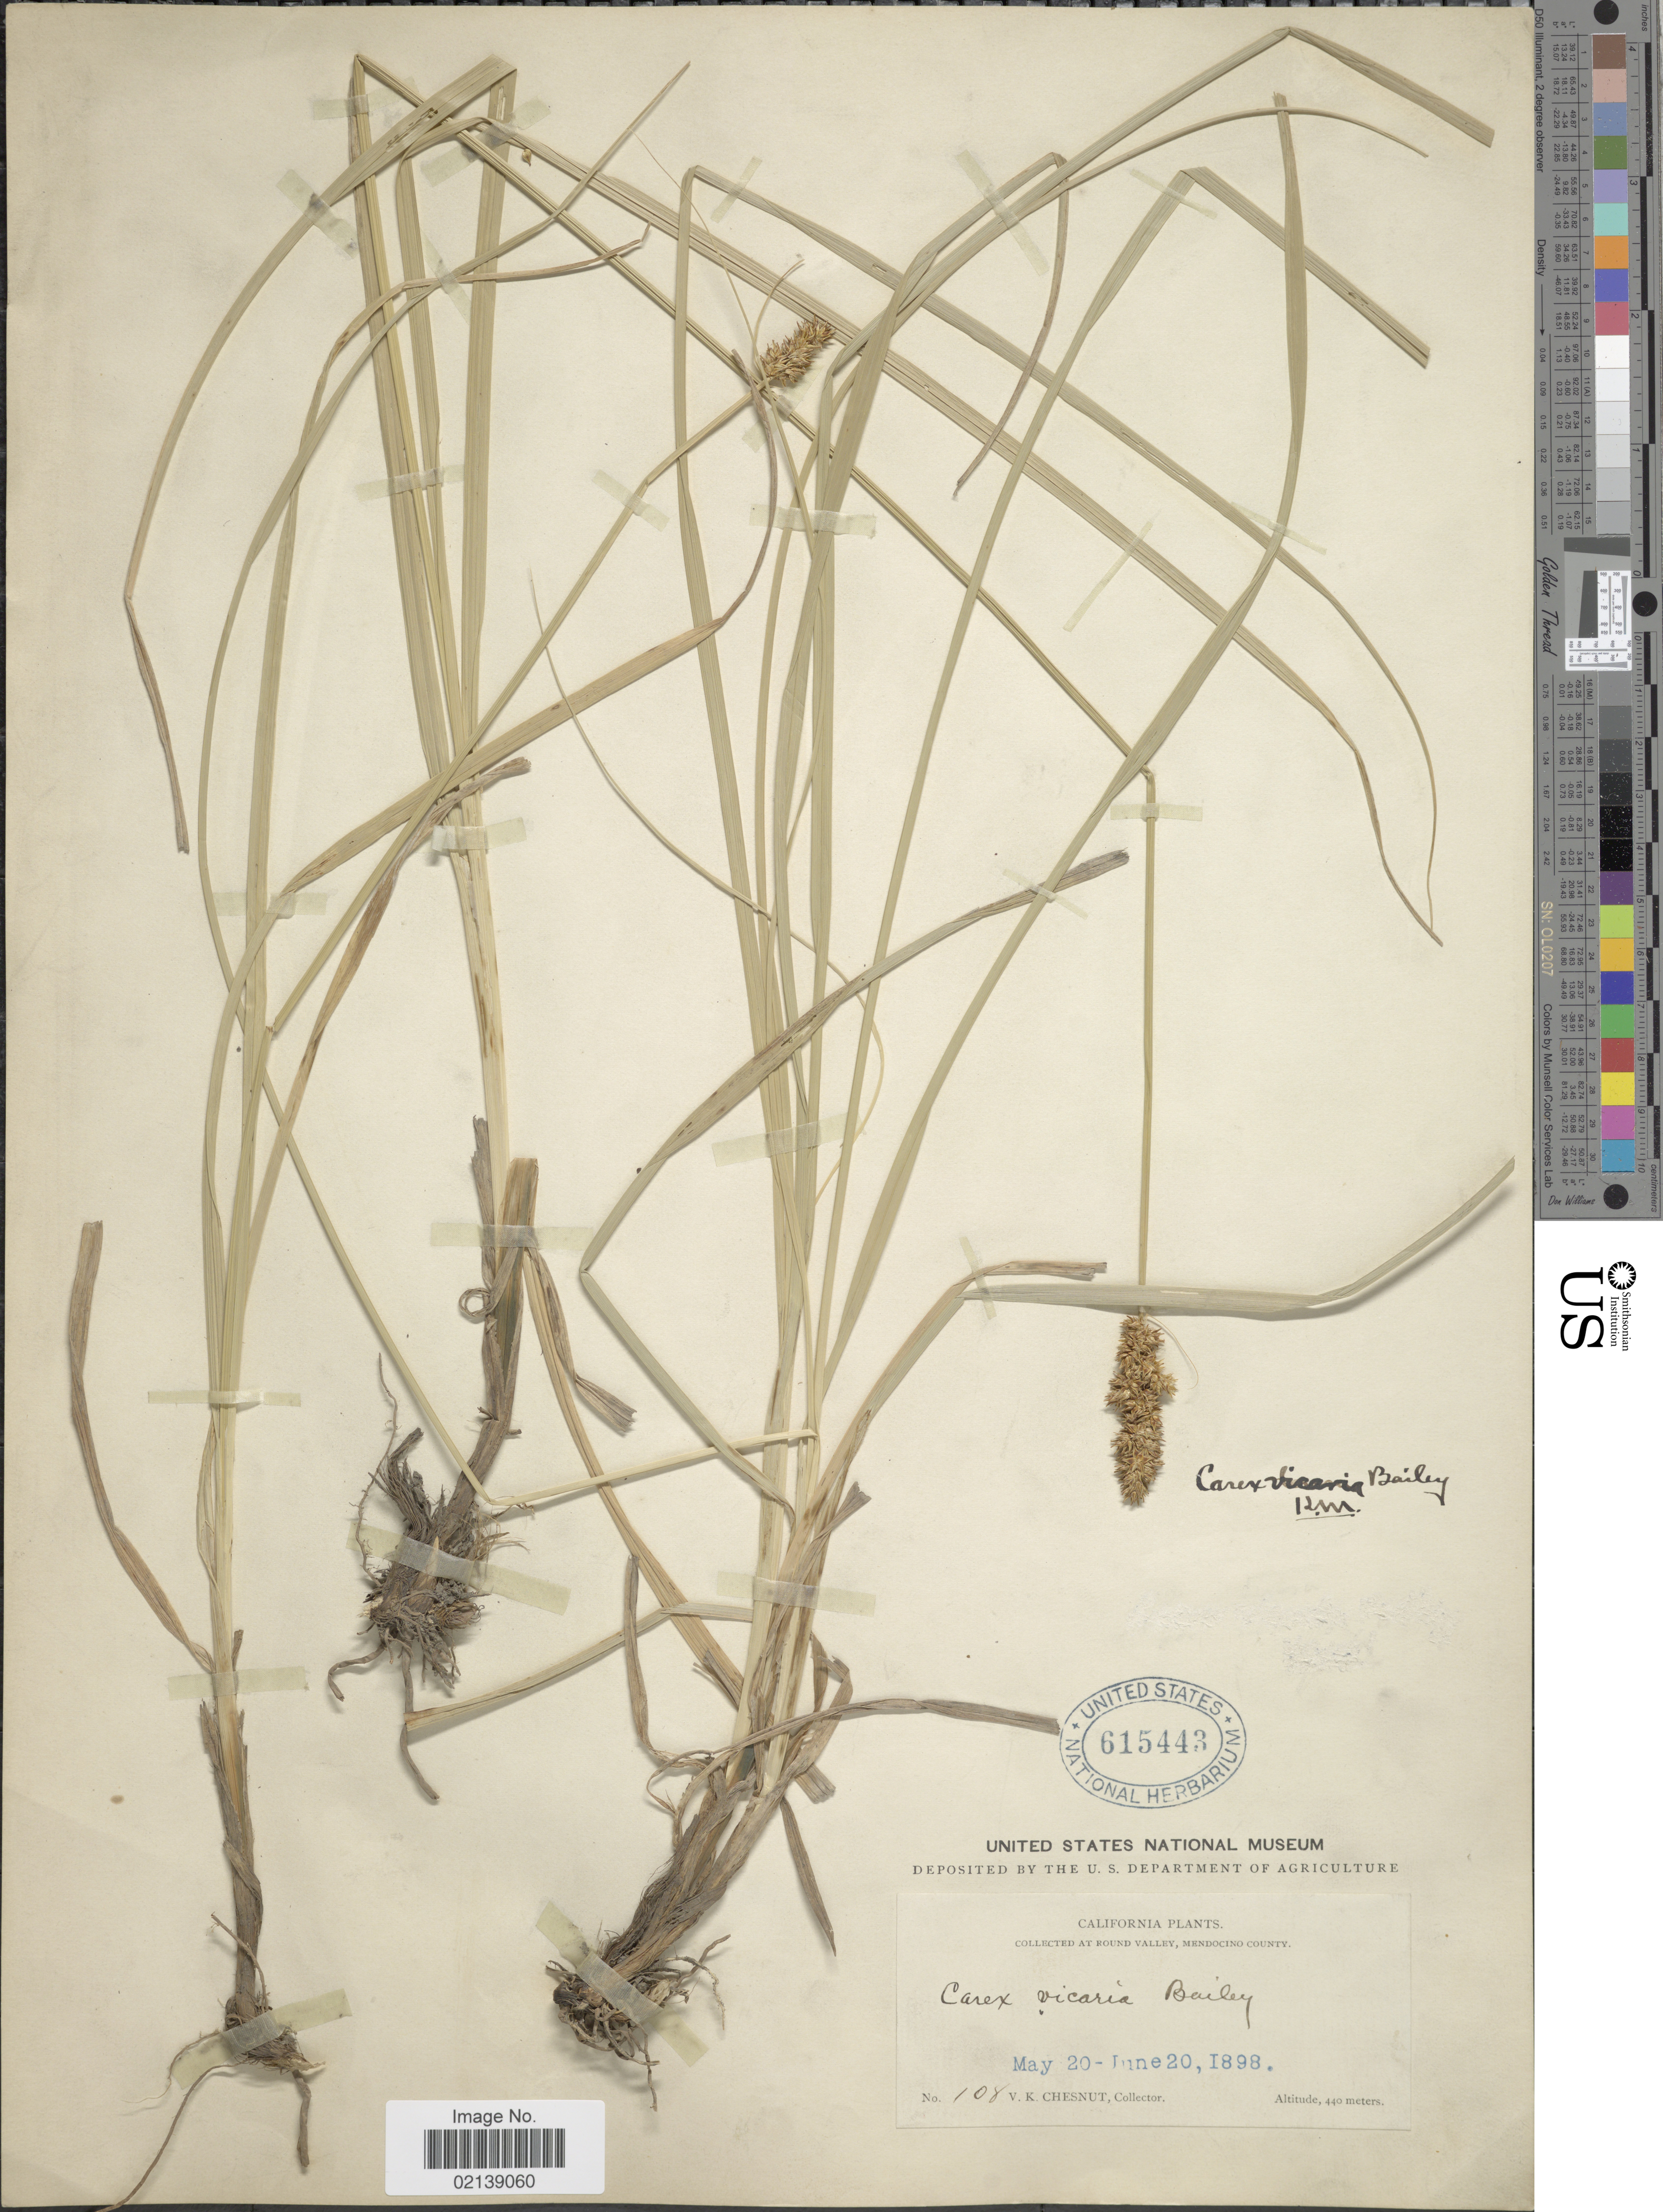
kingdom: Plantae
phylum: Tracheophyta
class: Liliopsida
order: Poales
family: Cyperaceae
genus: Carex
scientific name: Carex densa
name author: (L.H. Bailey) L.H. Bailey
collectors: V. Chesnut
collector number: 108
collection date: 1898-05-20/1898-06-20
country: United States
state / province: California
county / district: Mendocino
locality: At Round Valley, Mendocino County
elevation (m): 440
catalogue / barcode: US 615443